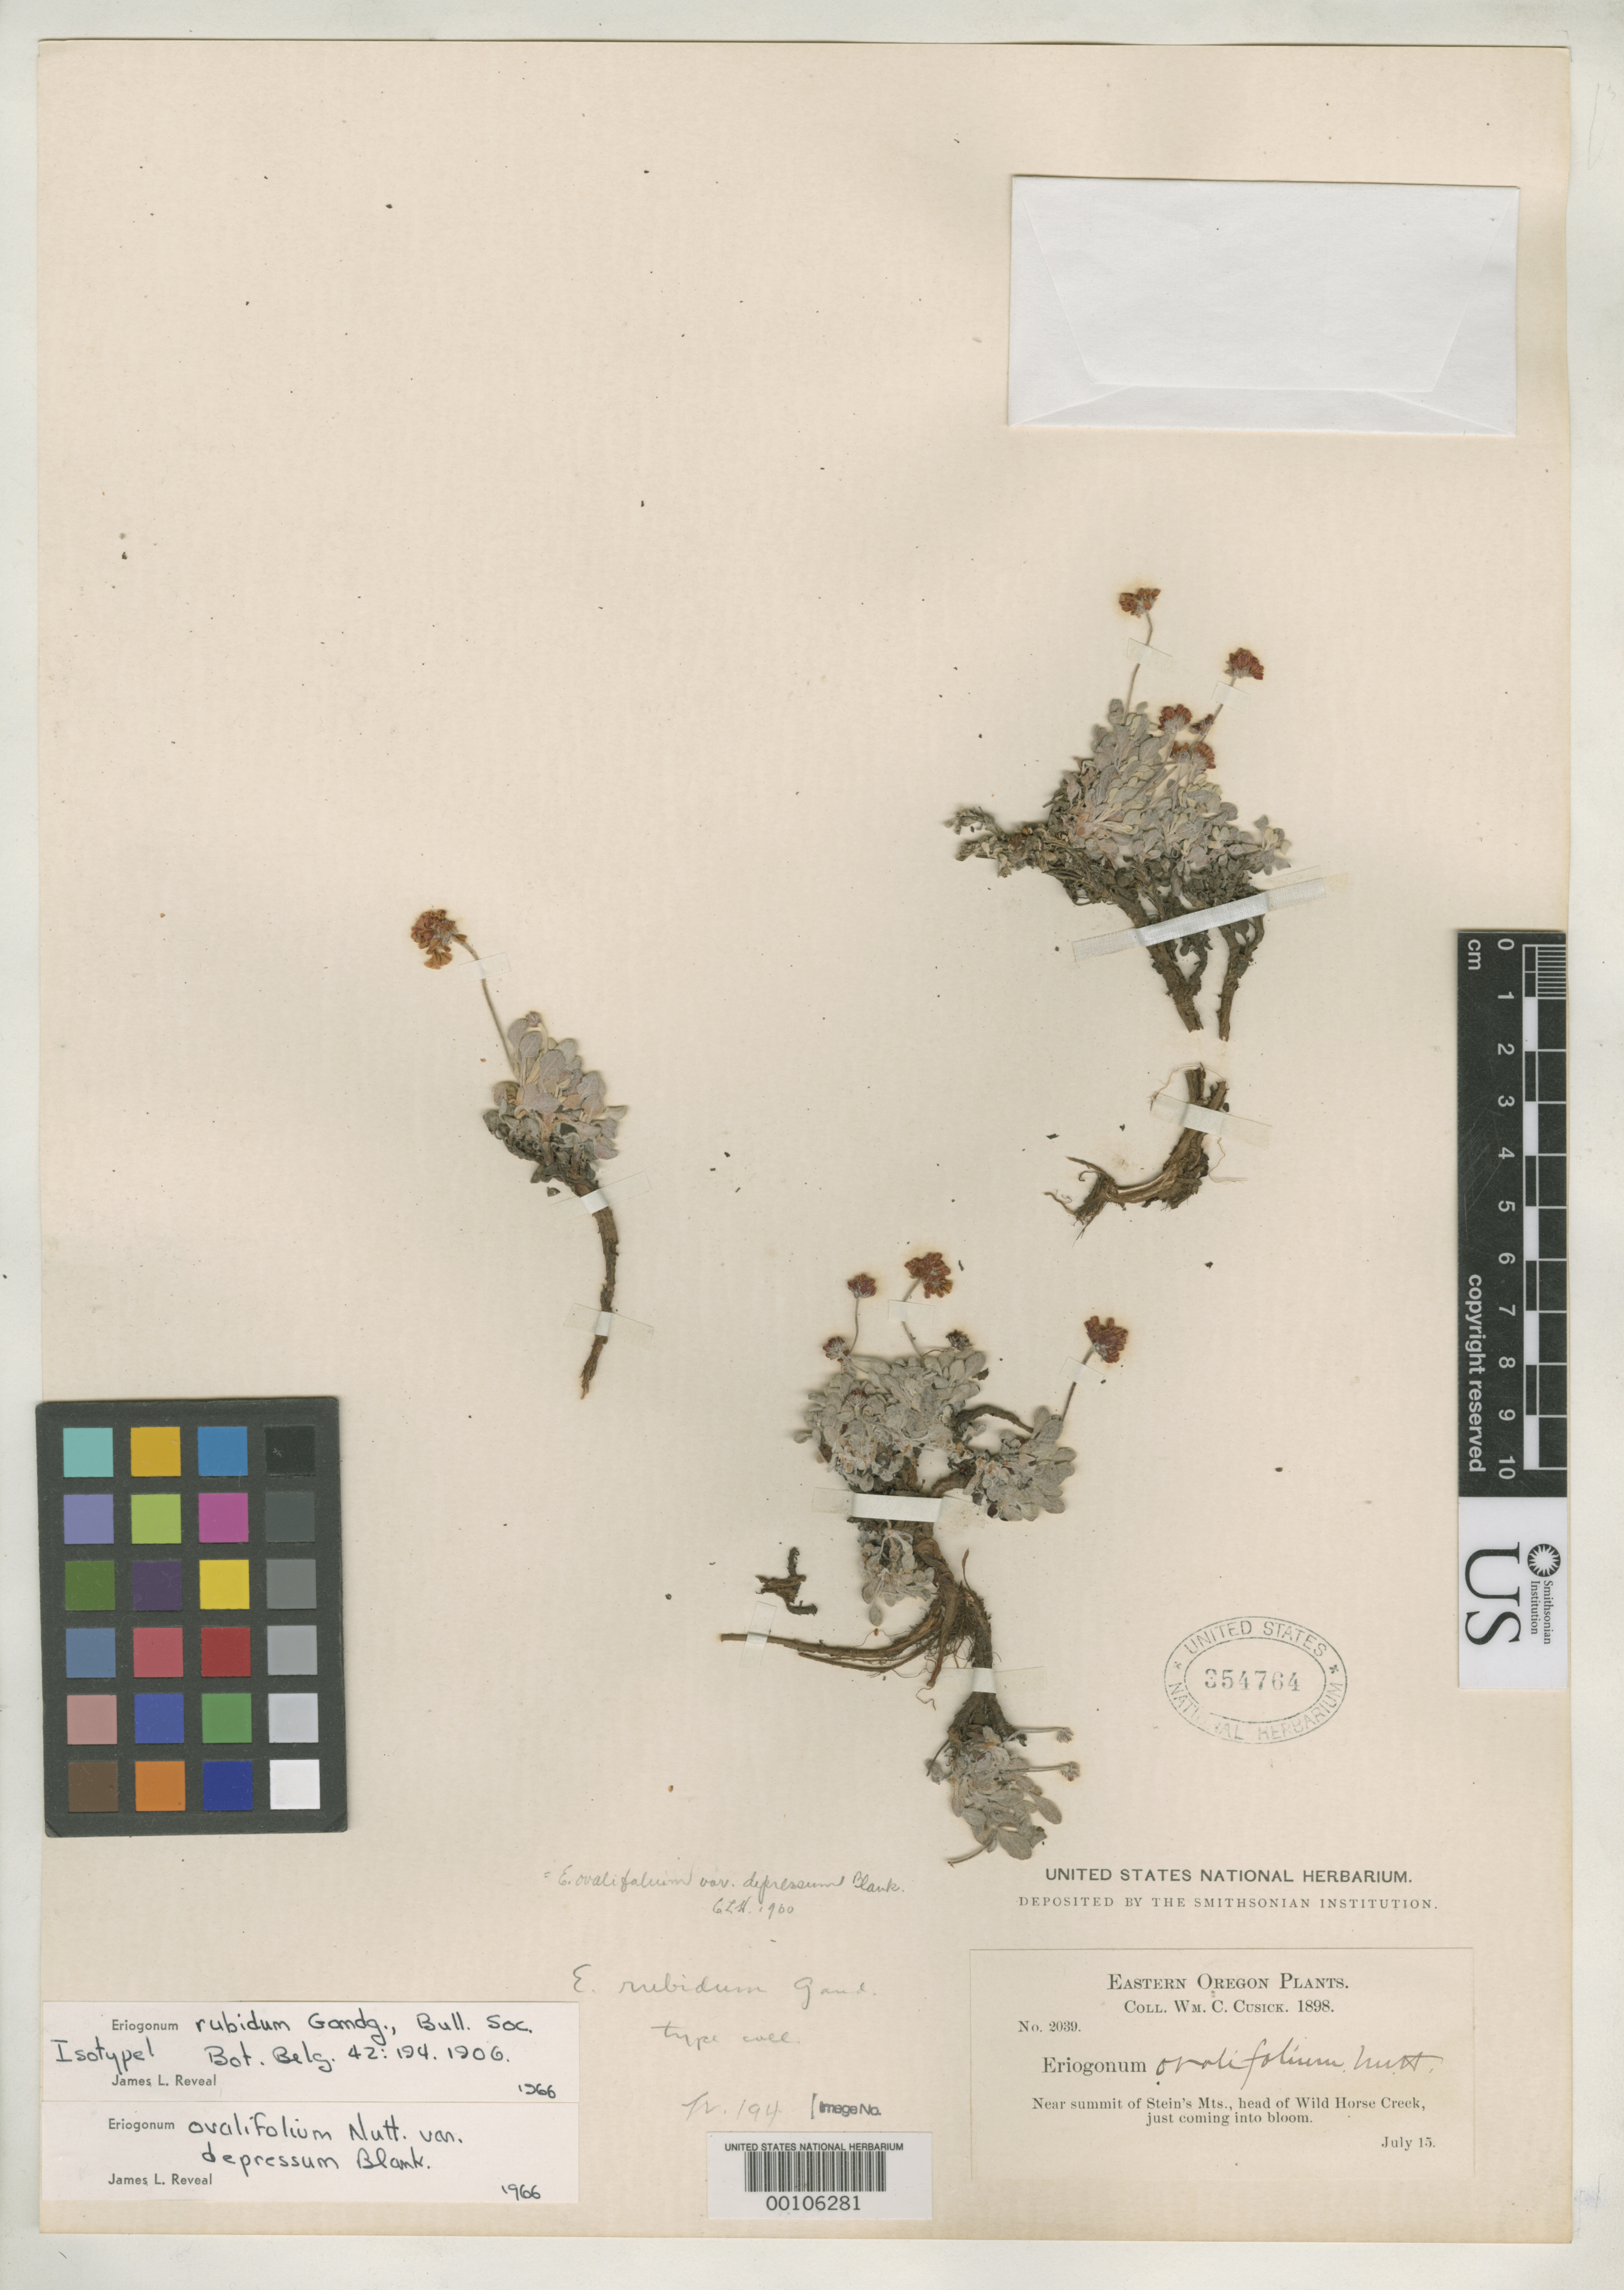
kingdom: Plantae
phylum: Tracheophyta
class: Magnoliopsida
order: Caryophyllales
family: Polygonaceae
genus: Eriogonum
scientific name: Eriogonum rubidum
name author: Gand.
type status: Isotype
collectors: W. C. Cusick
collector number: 2039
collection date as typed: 15 Jul 1898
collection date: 1898-07-15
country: United States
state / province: Oregon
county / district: Harney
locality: Near summit of Steen Mountains, head of Horse Creek.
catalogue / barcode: US 354764